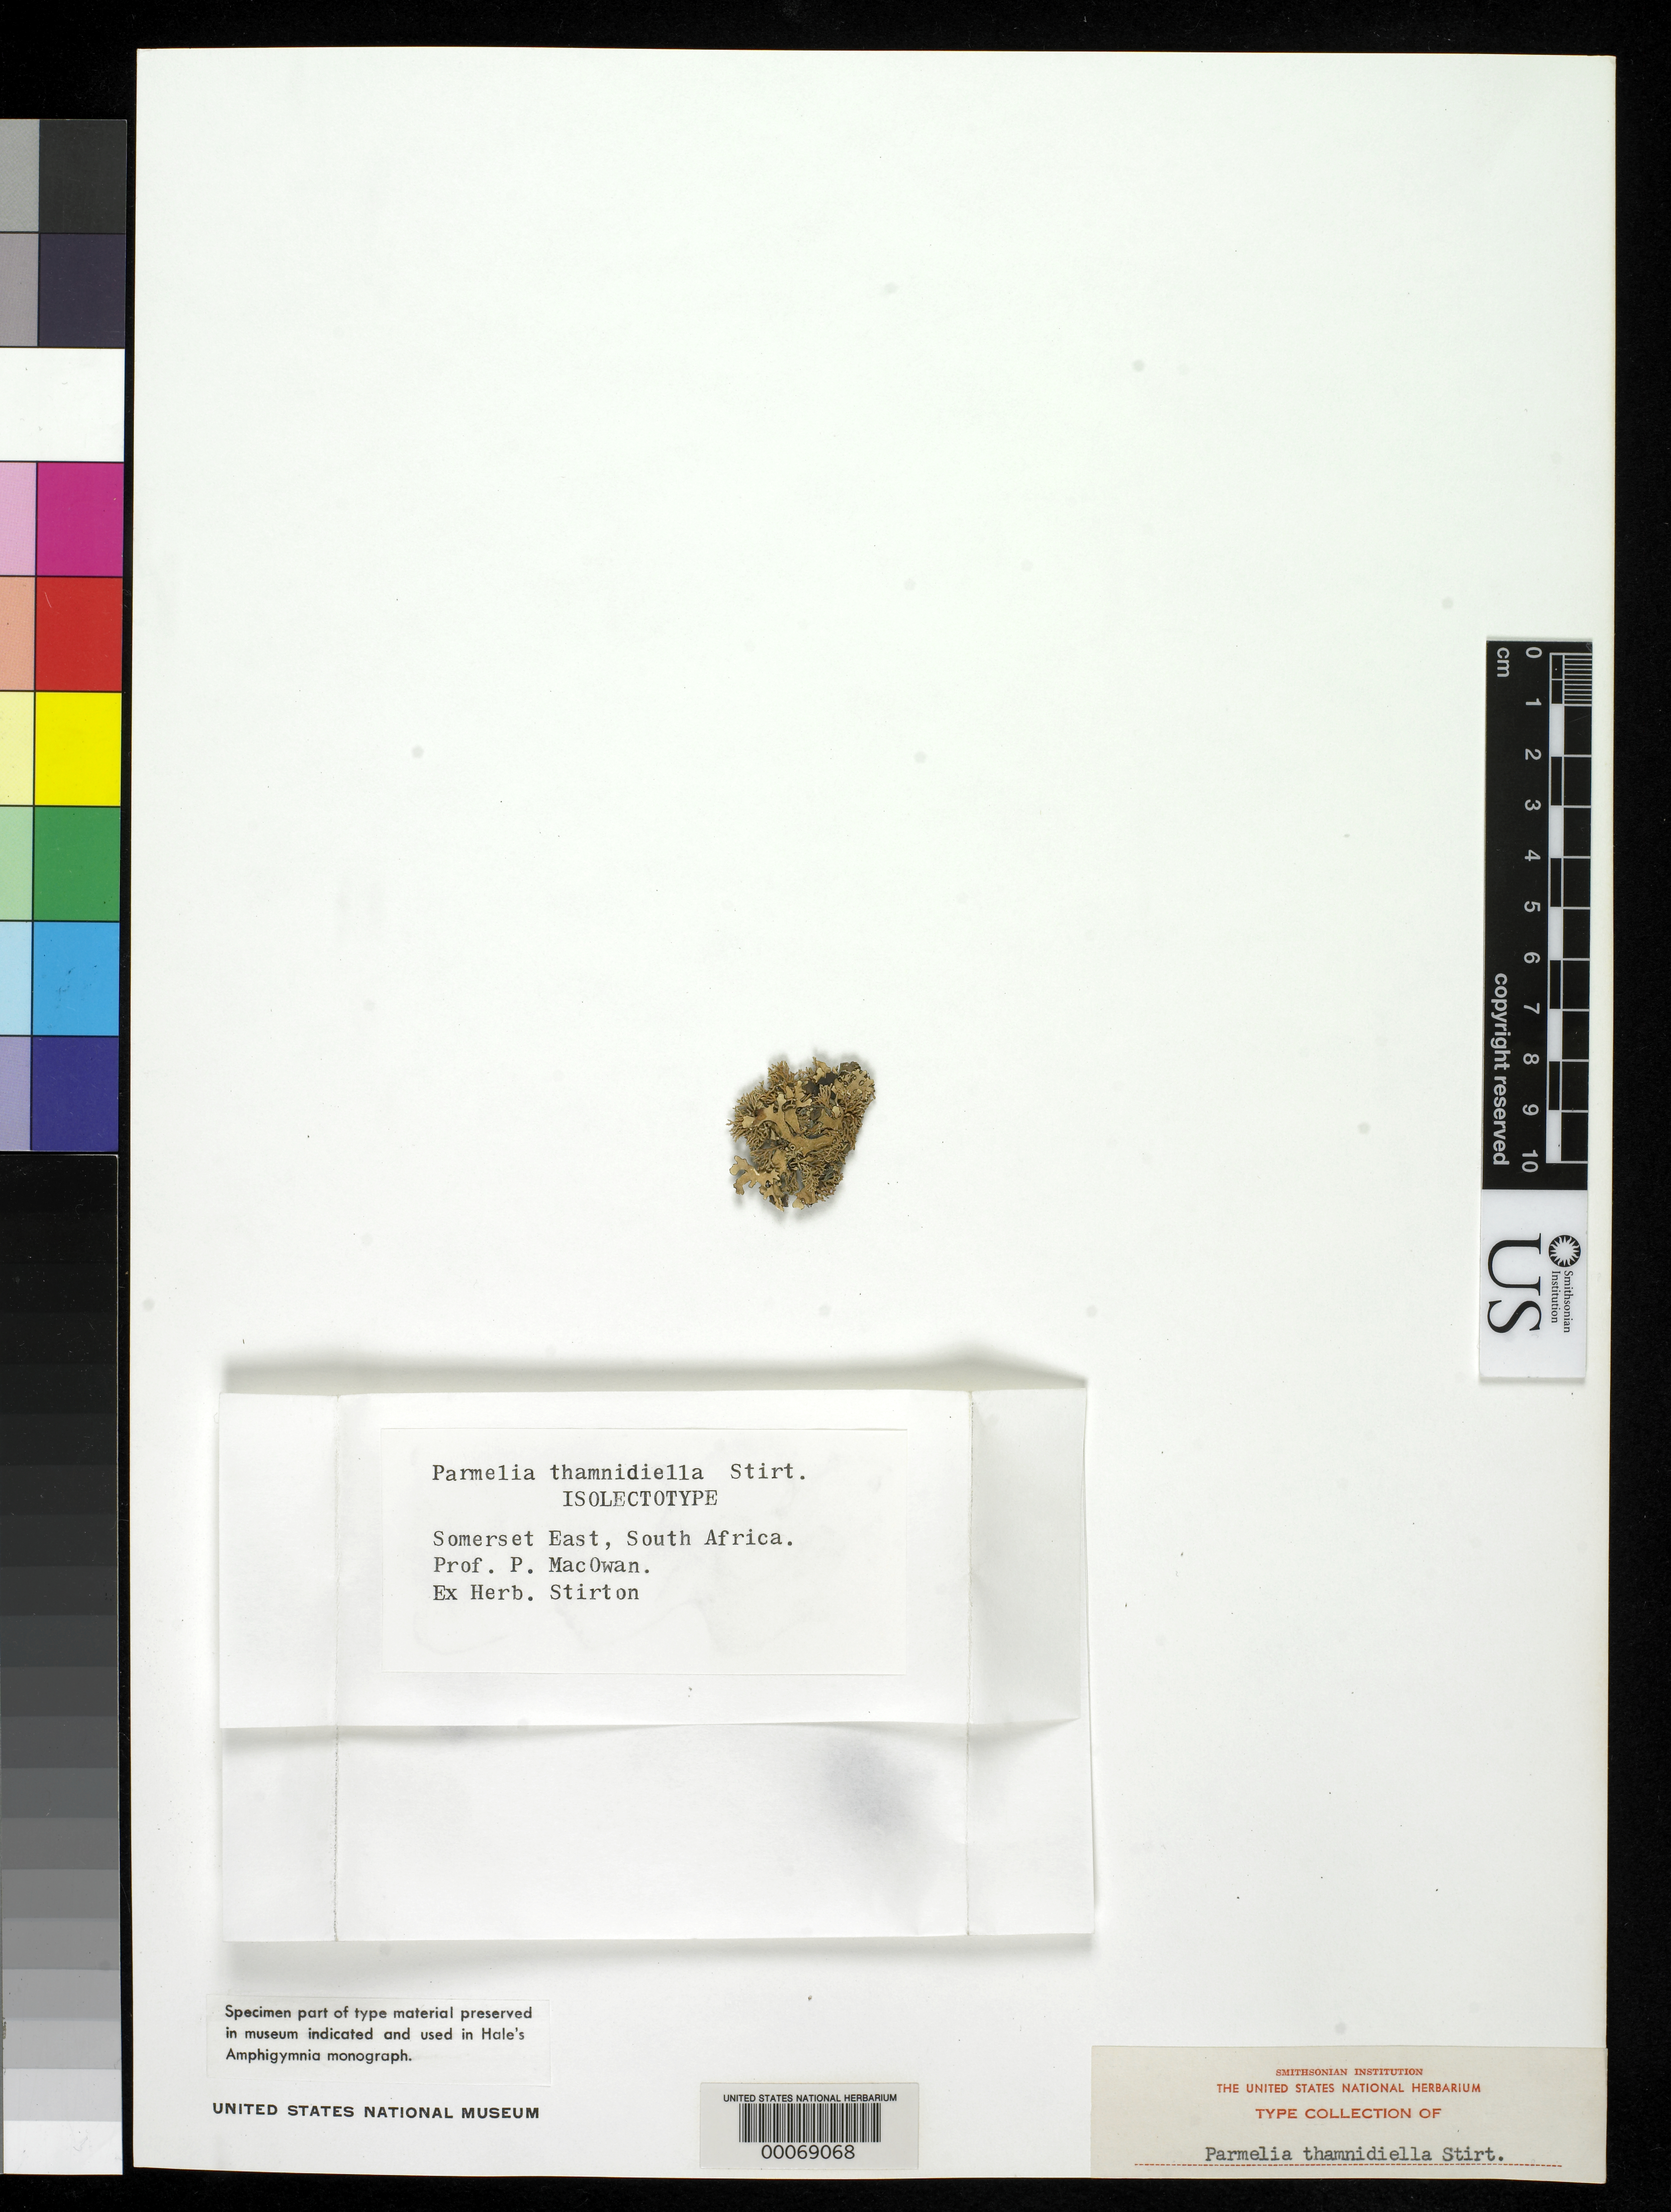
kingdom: Fungi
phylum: Ascomycota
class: Lecanoromycetes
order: Lecanorales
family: Parmeliaceae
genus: Parmelia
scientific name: Parmelia thamnidiella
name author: Stirton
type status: Type Fragment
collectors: P. MacOwan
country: South Africa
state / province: Eastern Cape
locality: Somerset East.